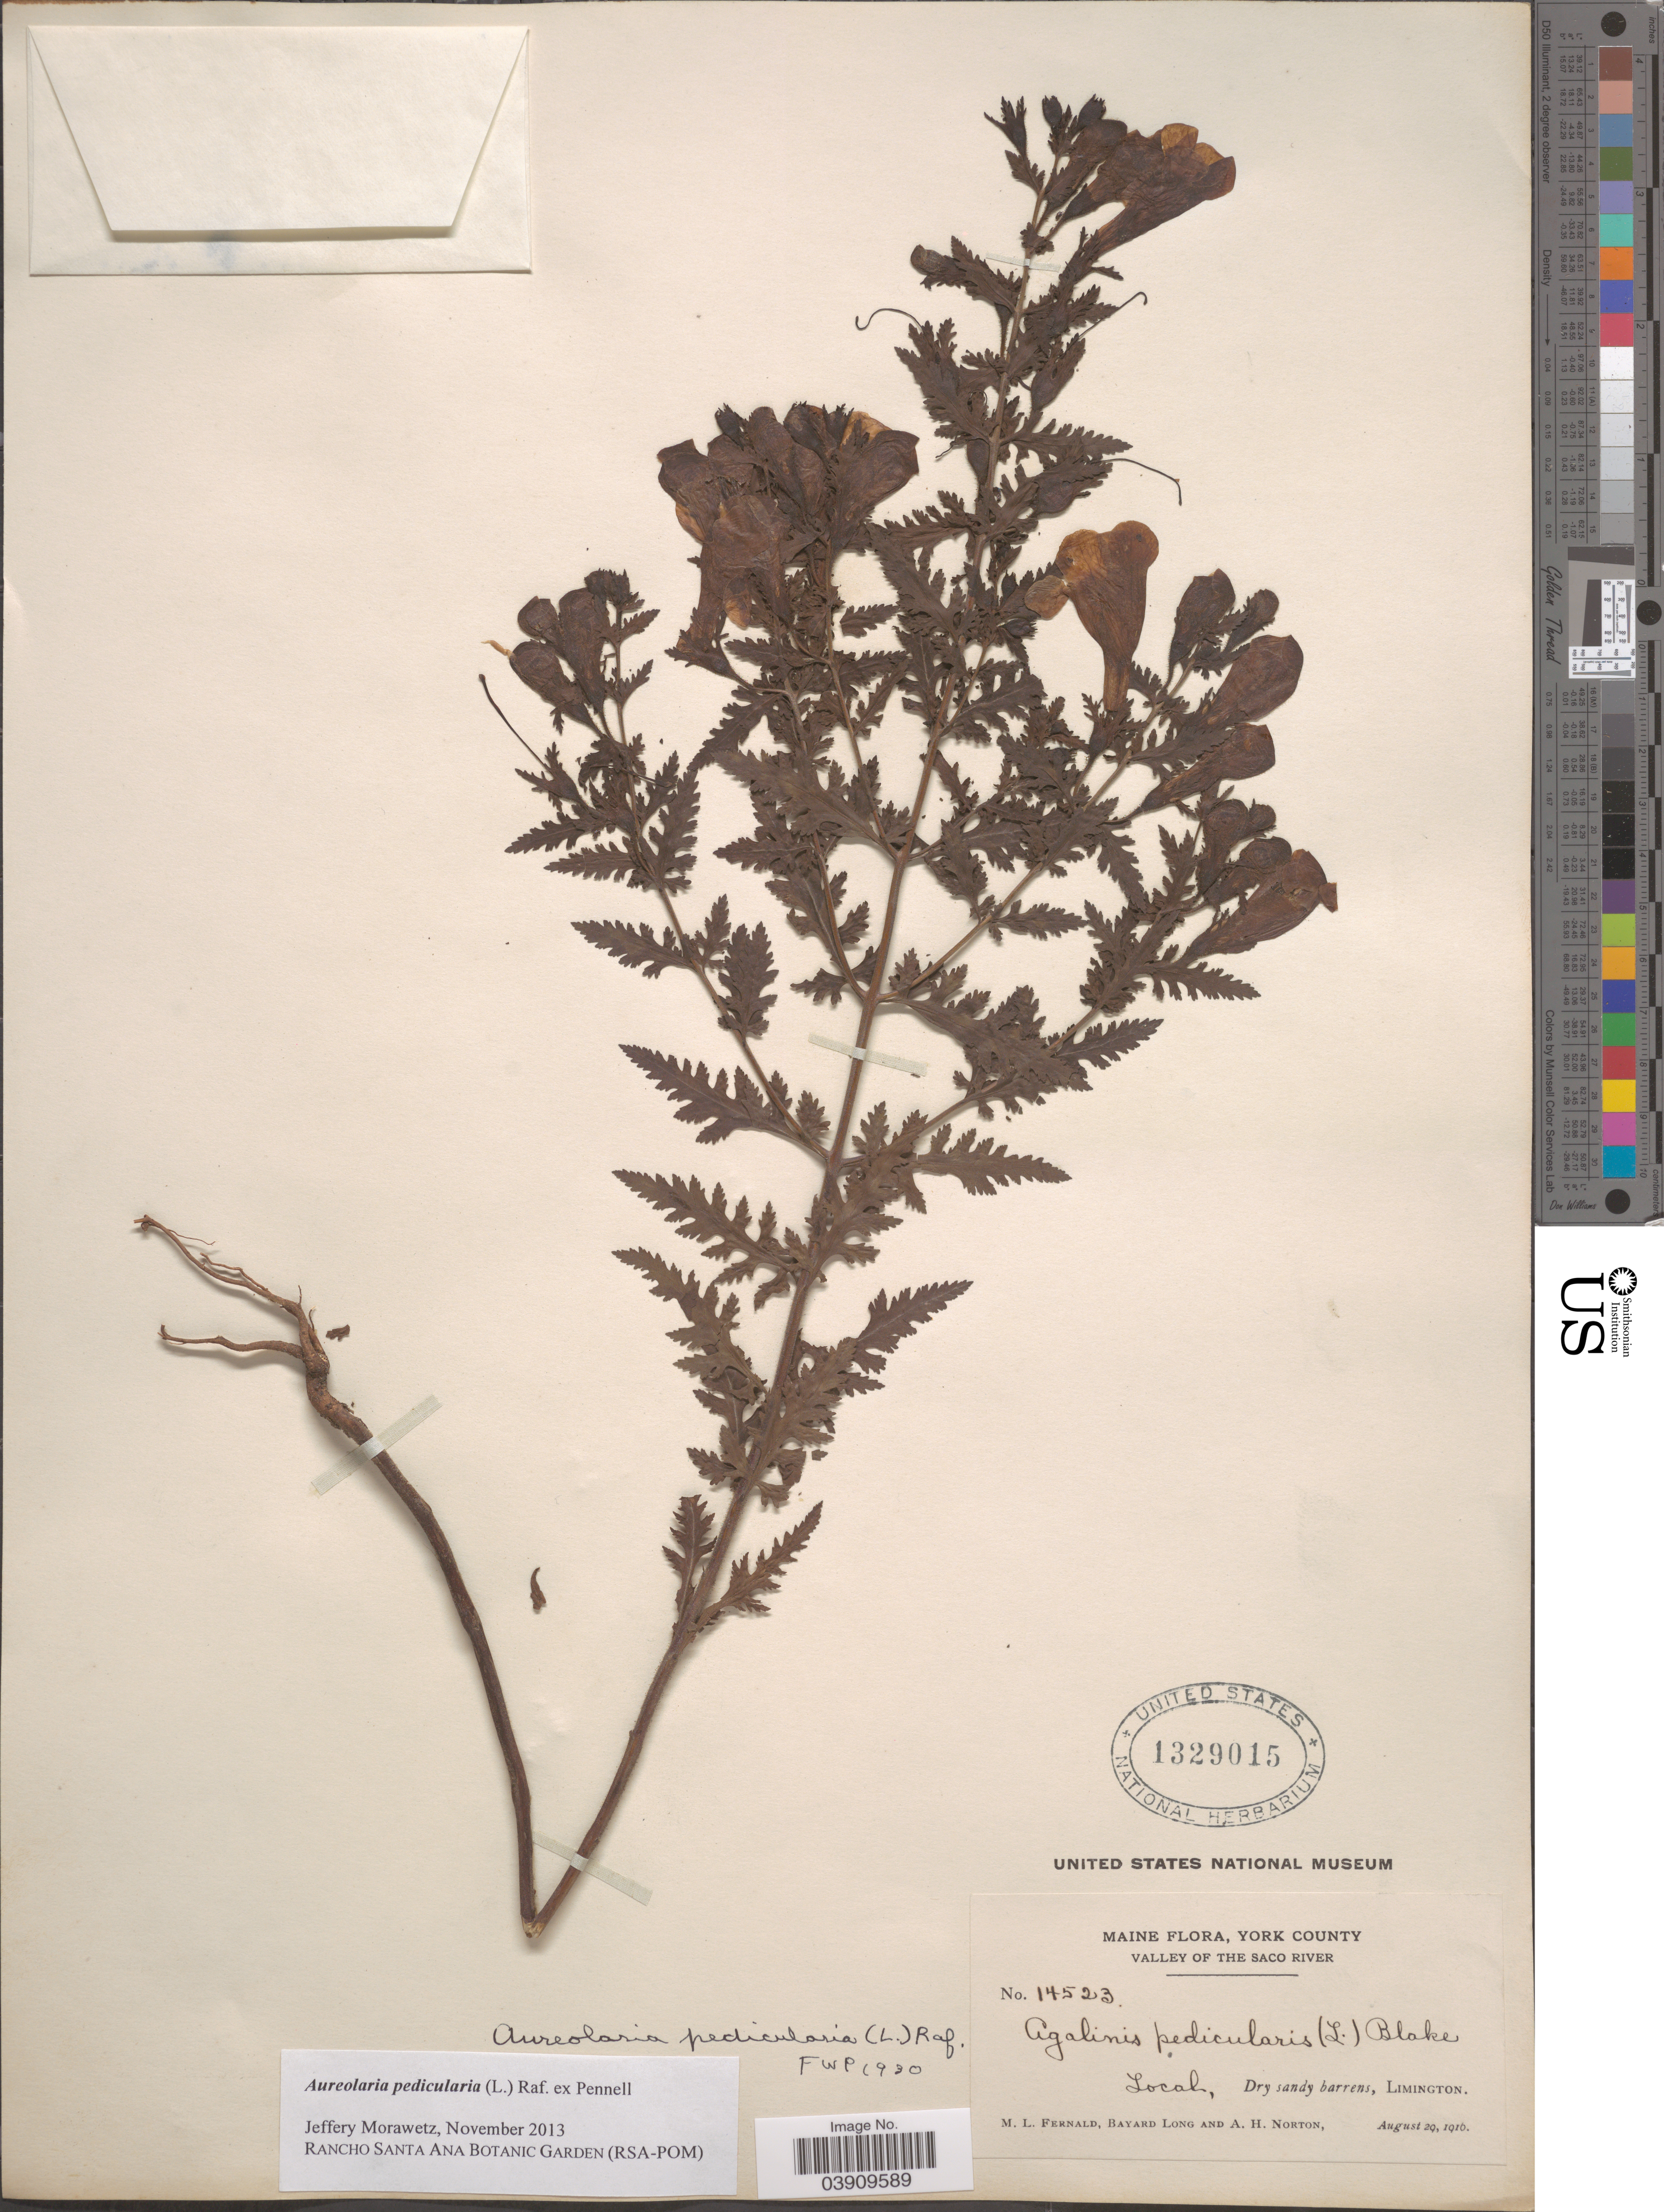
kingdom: Plantae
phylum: Tracheophyta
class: Magnoliopsida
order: Lamiales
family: Orobanchaceae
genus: Aureolaria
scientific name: Aureolaria pedicularia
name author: (L.) Raf. ex Farw.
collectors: M. L. Fernald, B. Long & A. Norton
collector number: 14523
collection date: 1910-08-29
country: United States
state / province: Maine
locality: York County. Valley of the Saco River. Limington.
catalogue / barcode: US 1329015